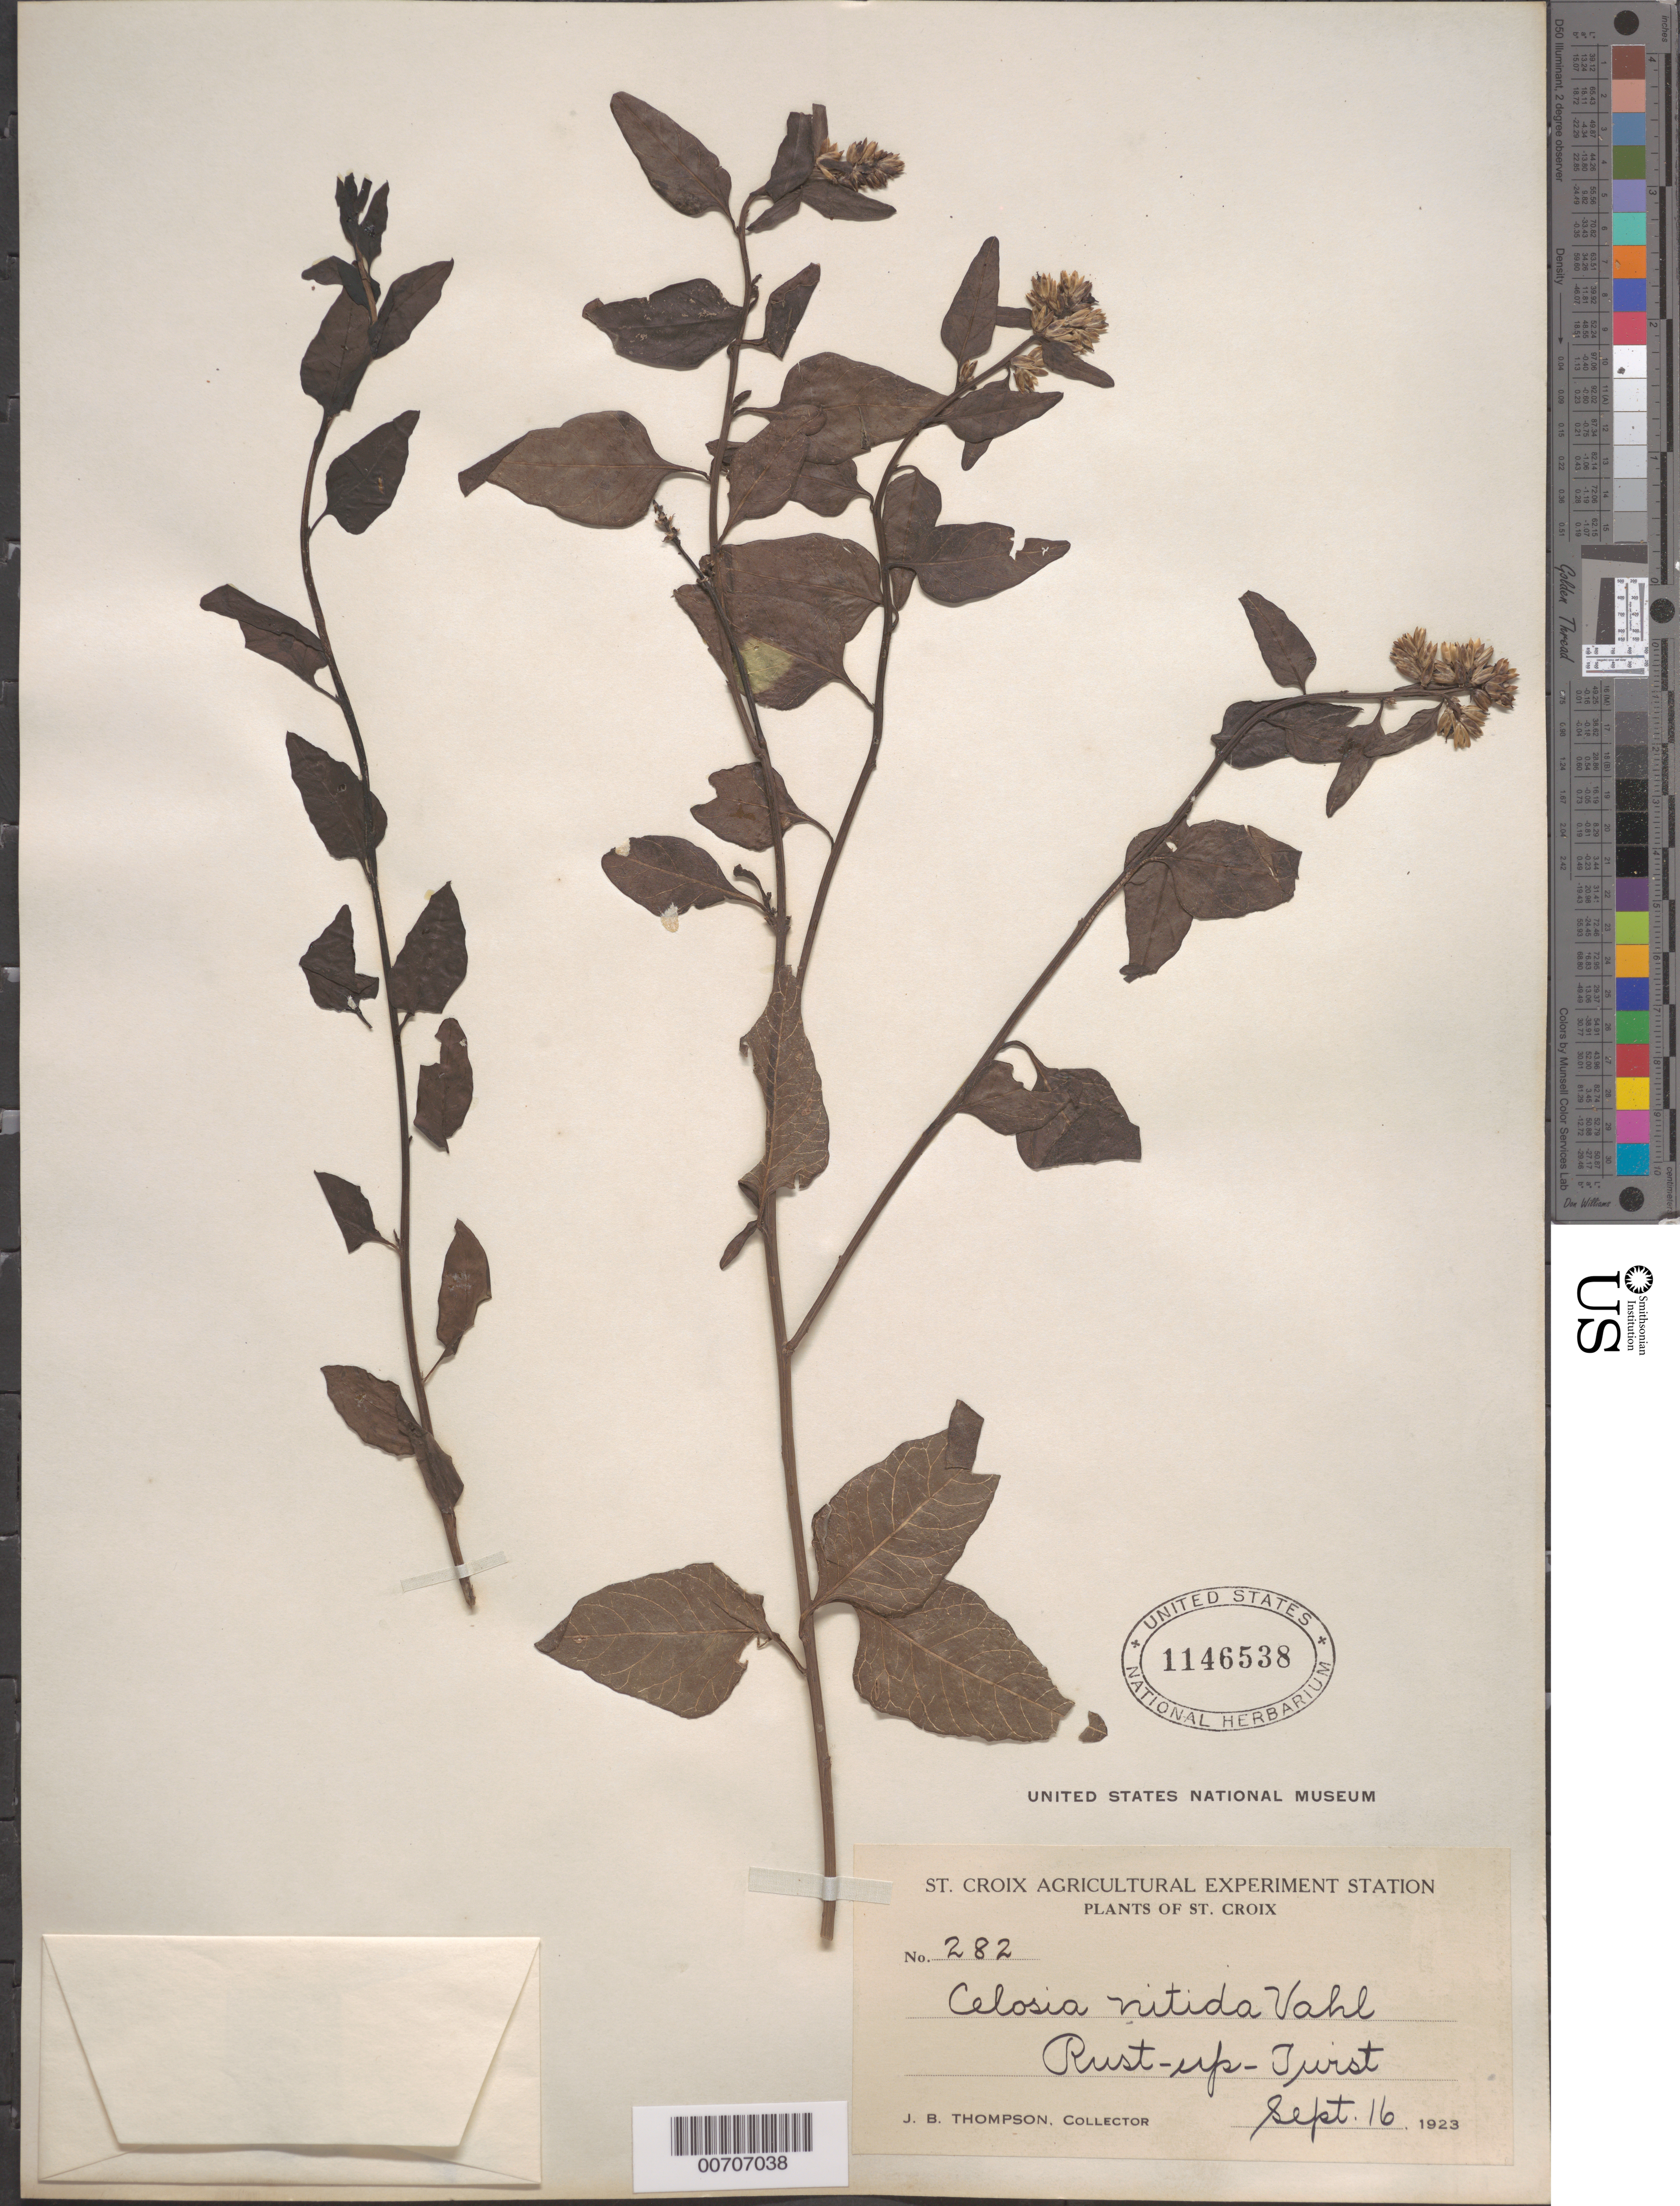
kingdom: Plantae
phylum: Tracheophyta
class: Magnoliopsida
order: Caryophyllales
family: Amaranthaceae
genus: Celosia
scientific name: Celosia nitida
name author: Vahl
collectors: J. B. Thompson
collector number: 282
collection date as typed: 16 Sep 1923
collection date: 1923-09-16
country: U.S. Virgin Islands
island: St. Croix Island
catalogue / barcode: US 1146538